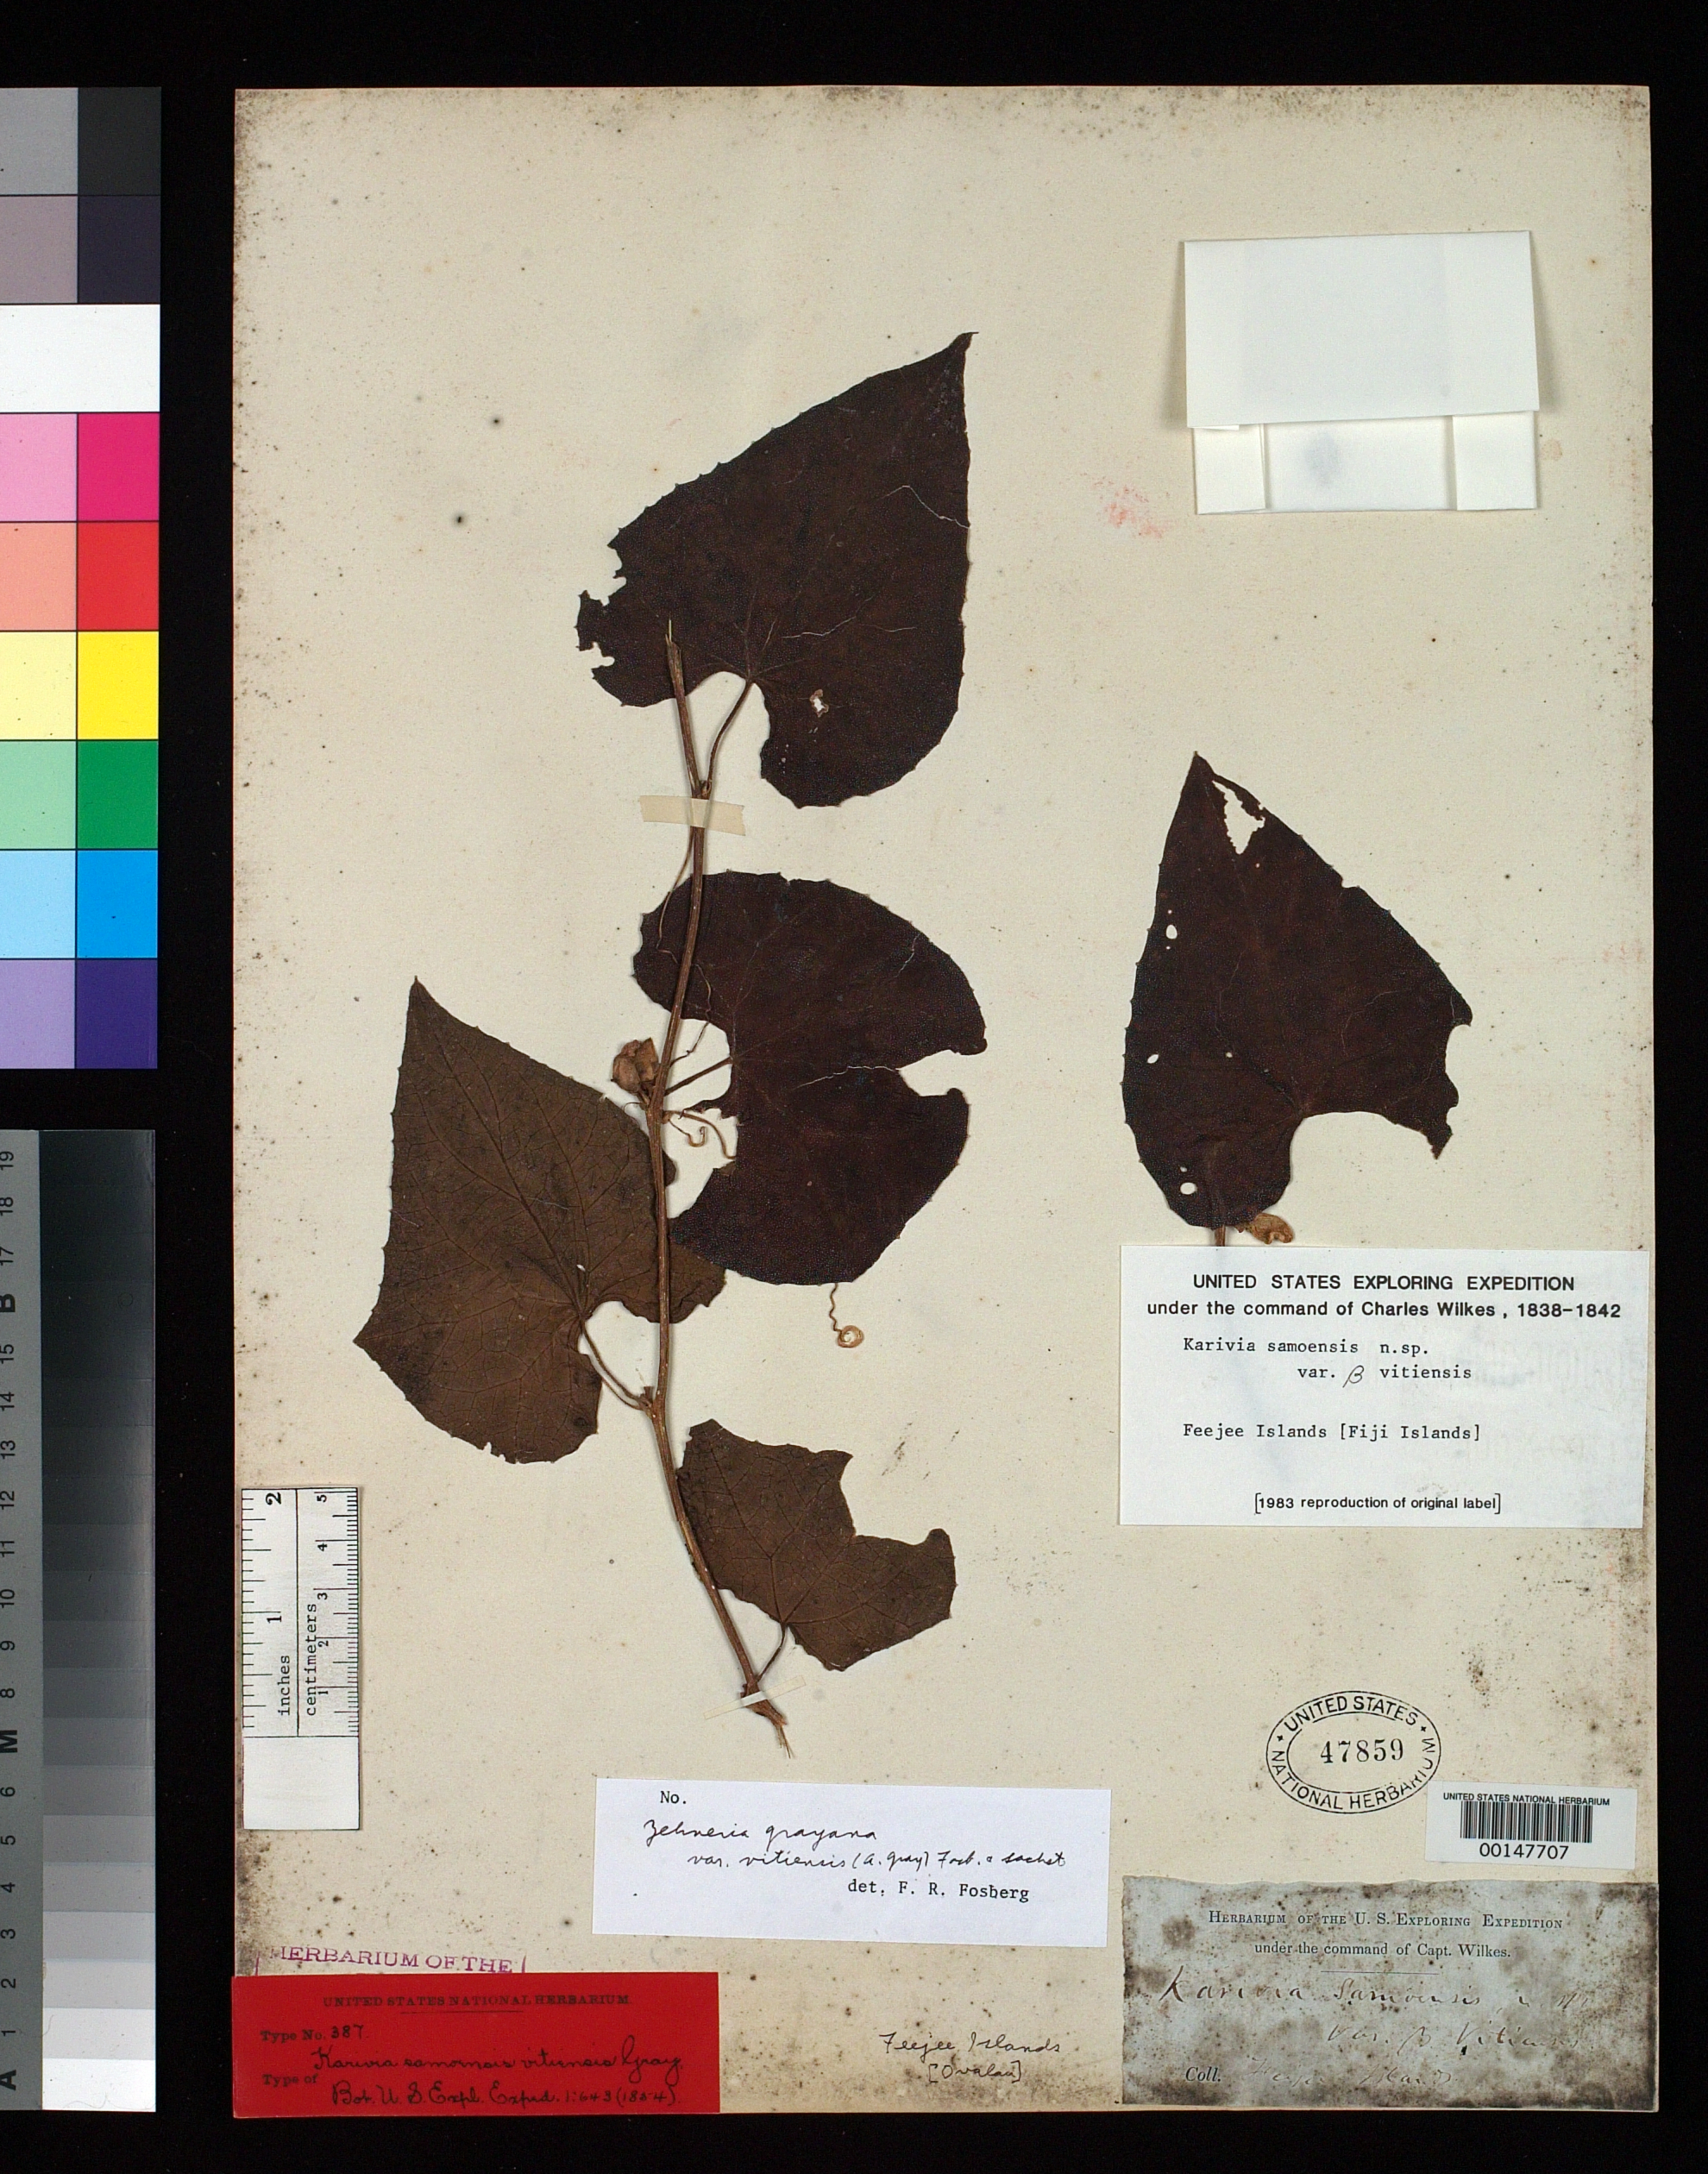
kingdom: Plantae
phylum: Tracheophyta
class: Magnoliopsida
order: Cucurbitales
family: Cucurbitaceae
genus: Karivia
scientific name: Karivia samoensis var. vitiensis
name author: A. Gray in Wilkes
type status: Holotype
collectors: Wilkes Explor. Exped.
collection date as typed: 1838 to -- --- 1842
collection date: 1838/1842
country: Fiji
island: Ovalau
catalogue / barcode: US 47859